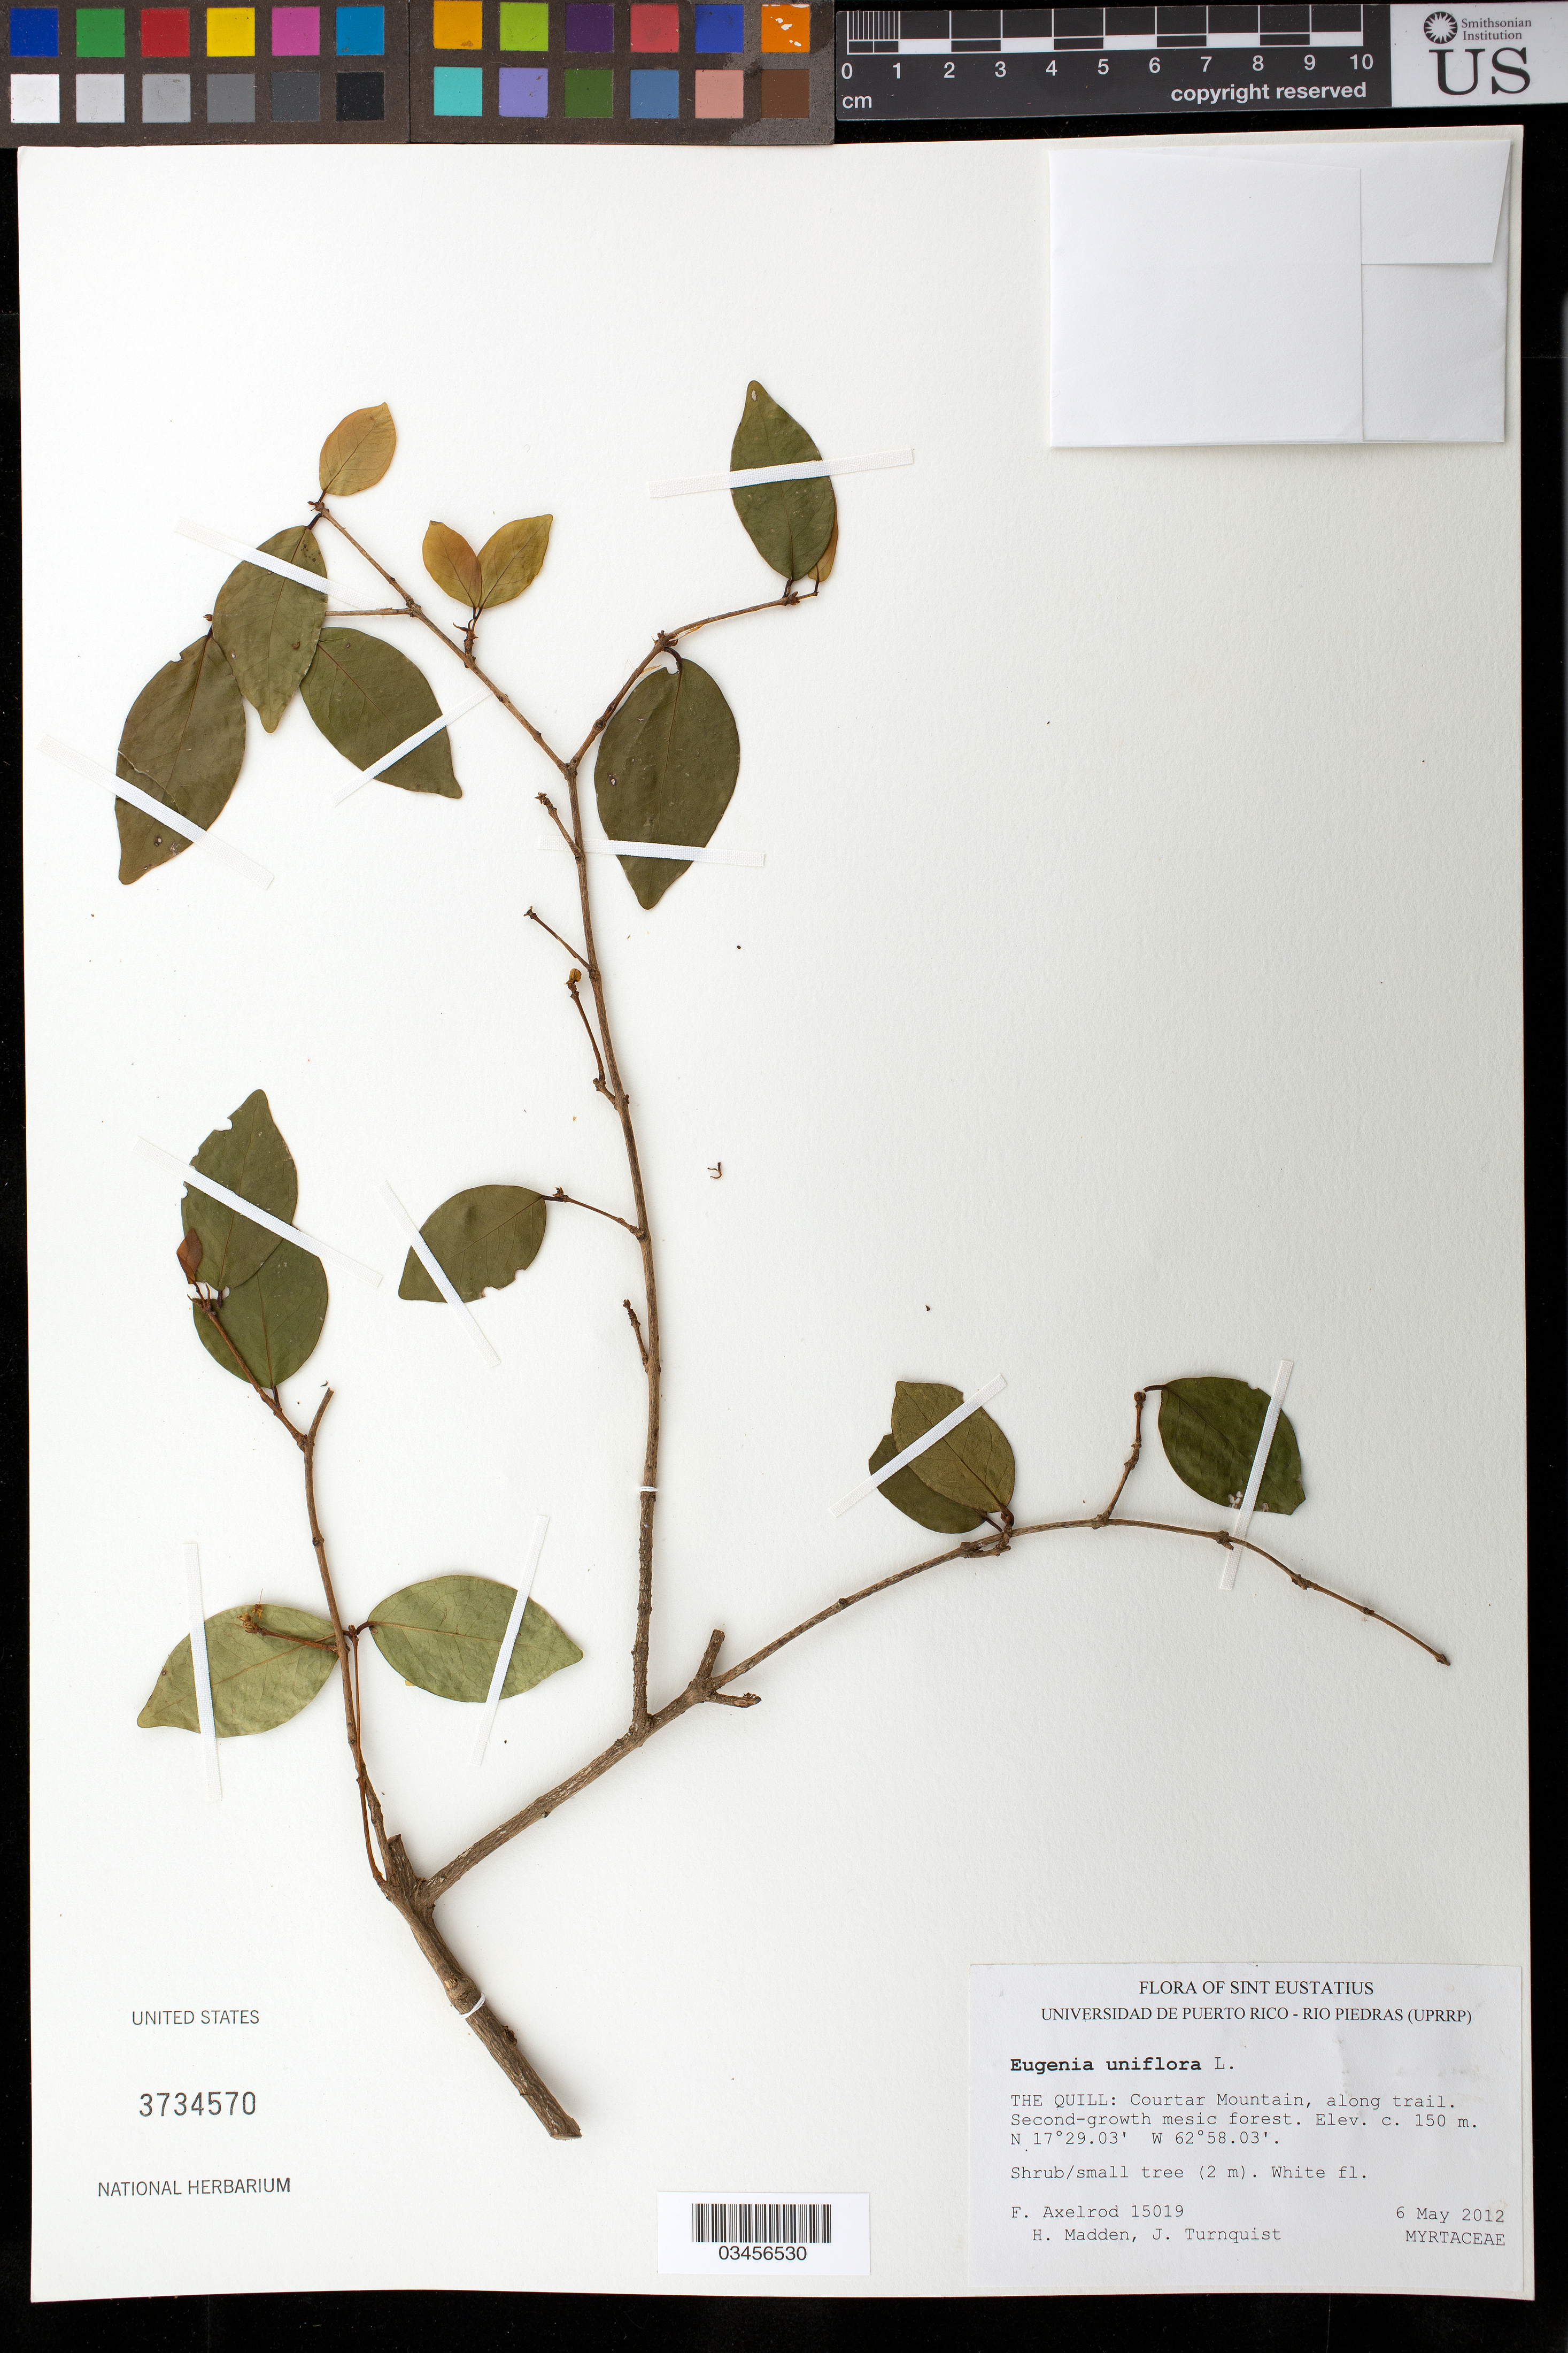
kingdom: Plantae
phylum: Tracheophyta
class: Magnoliopsida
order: Myrtales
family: Myrtaceae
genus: Eugenia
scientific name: Eugenia uniflora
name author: L.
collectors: F. S. Axelrod, H. Madden & J. Turnquist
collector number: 15019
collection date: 2012-05-06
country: Netherlands Antilles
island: Sint Eustatius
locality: The Quill: Courtar Mountain, along trail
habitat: Second-growth mesic forest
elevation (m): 150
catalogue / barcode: US 3734570